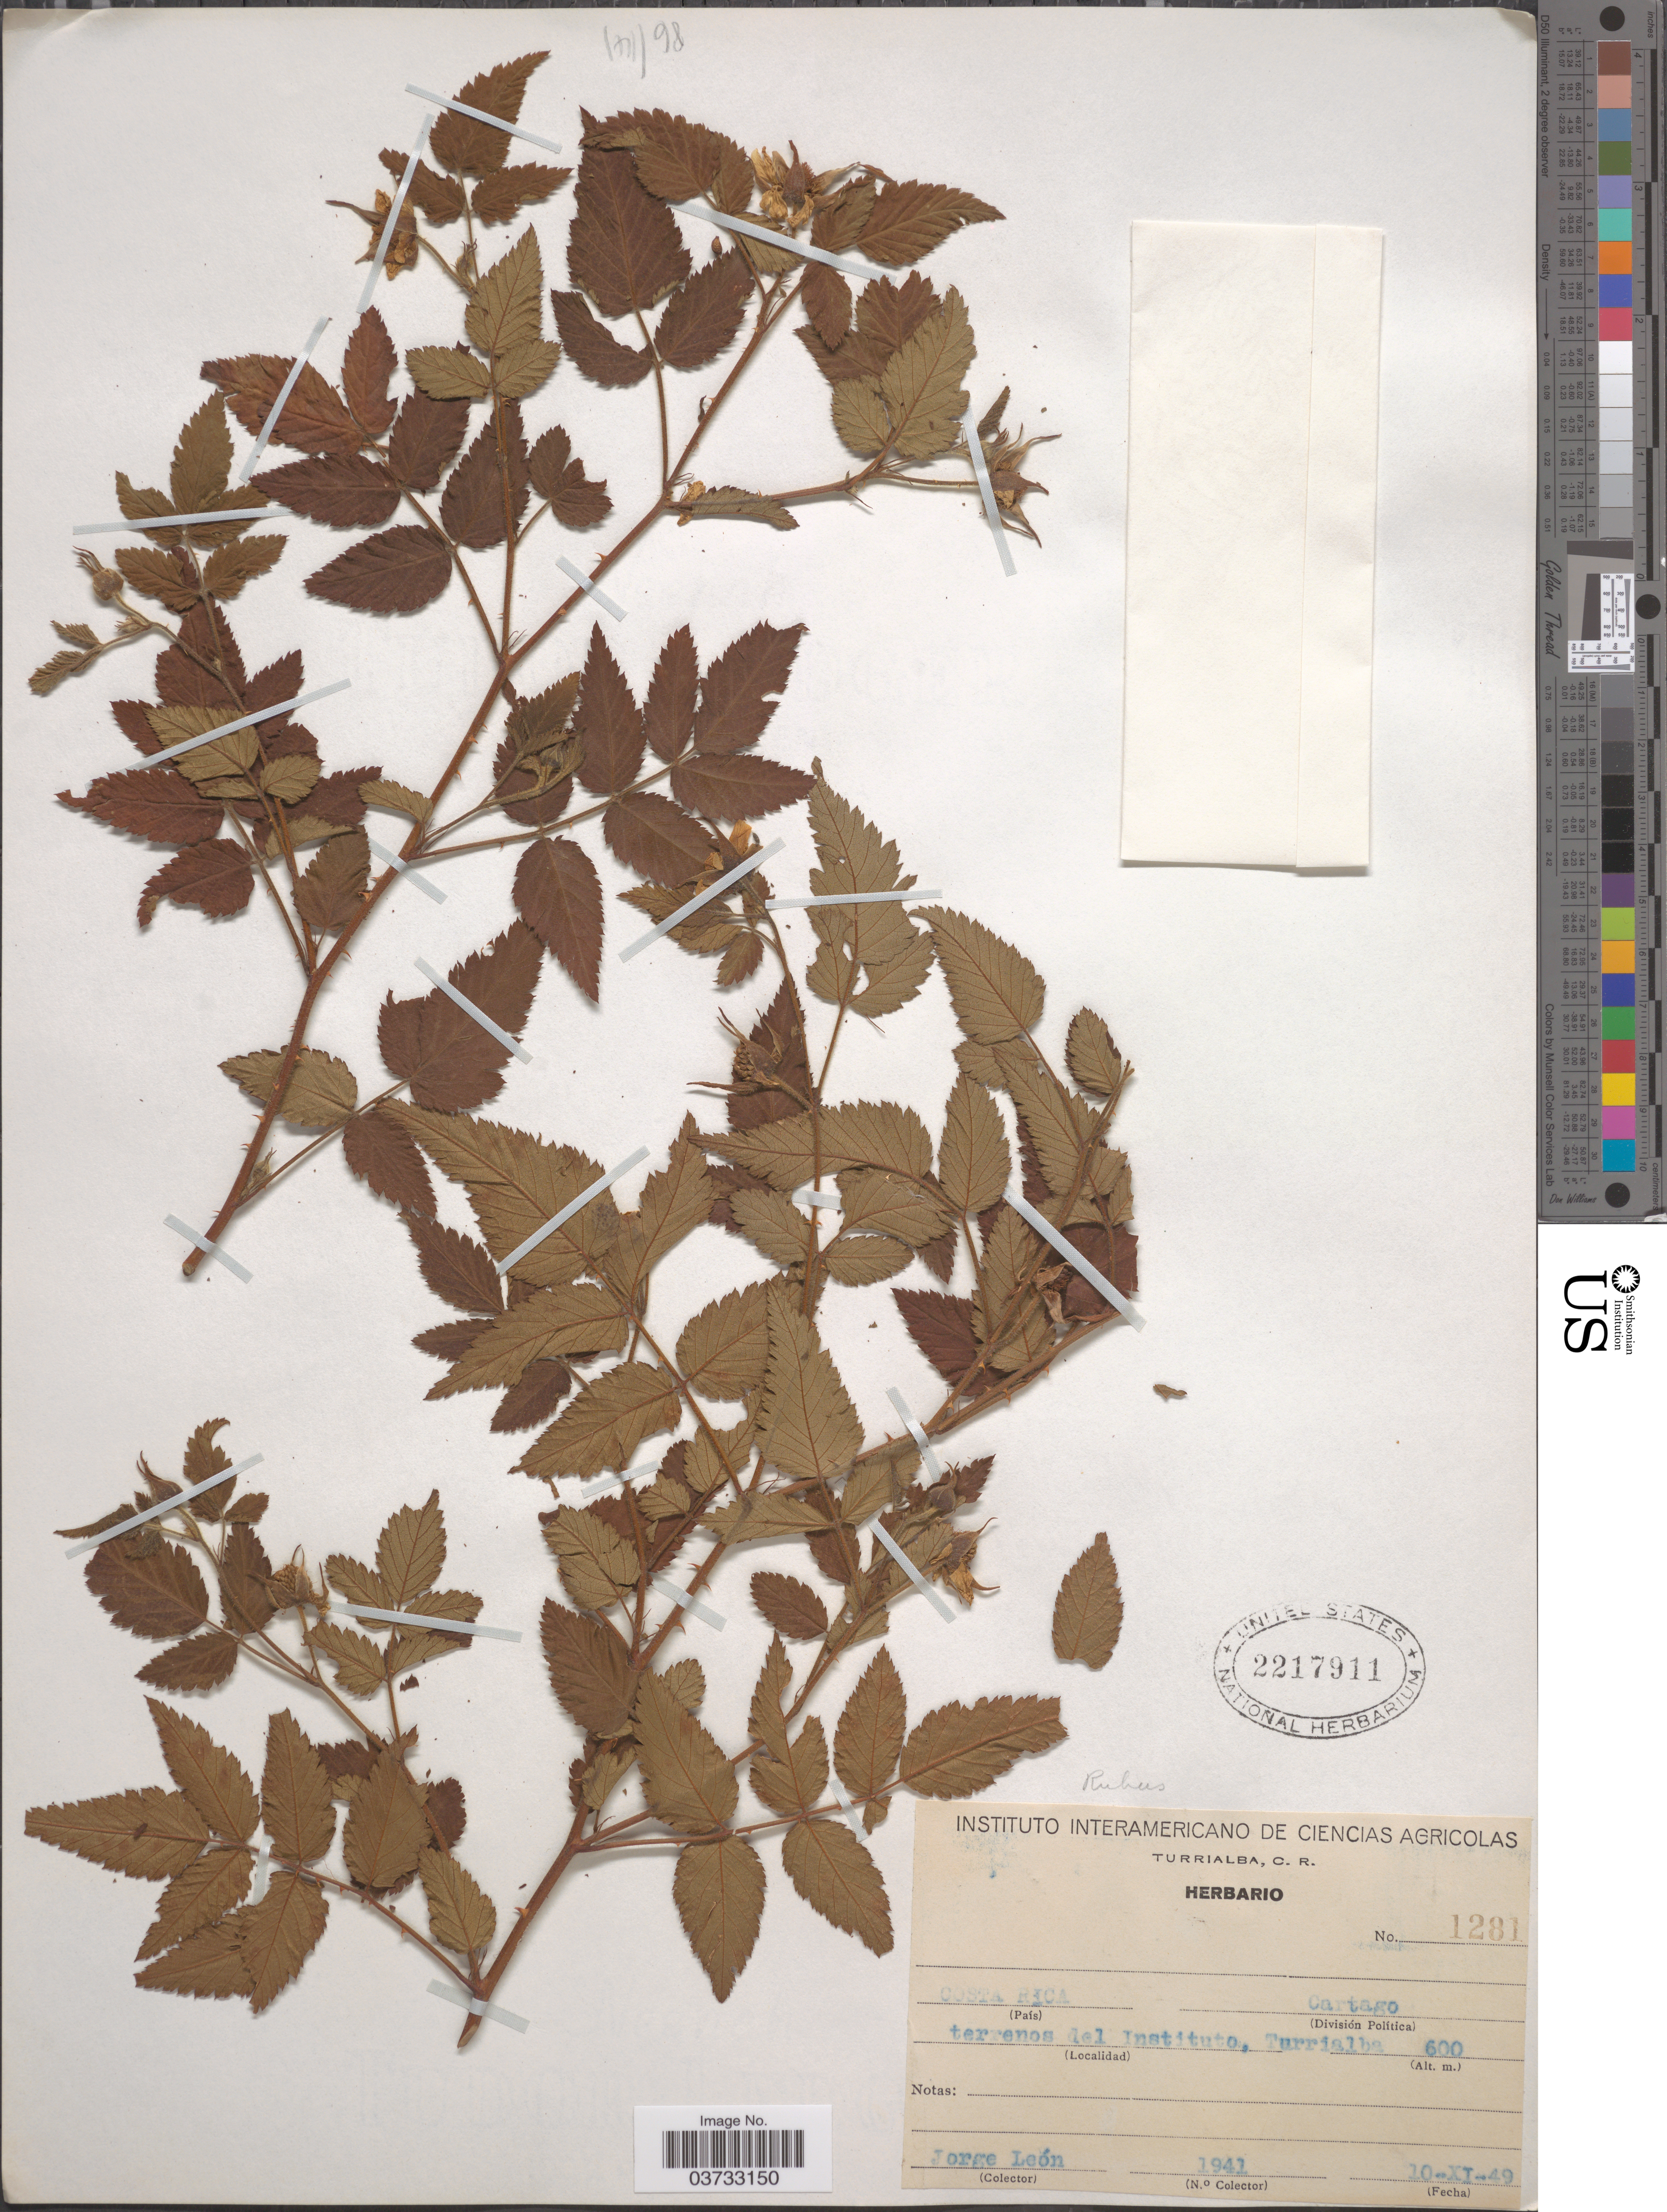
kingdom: Plantae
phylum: Tracheophyta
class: Magnoliopsida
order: Rosales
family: Rosaceae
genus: Rubus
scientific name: Rubus sp.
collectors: J. León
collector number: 1941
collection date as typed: Transcribed d/m/y: 10/11/49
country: Costa Rica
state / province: Cartago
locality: Terrenos del Instituto, Turrialba.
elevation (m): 600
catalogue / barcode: US 2217911